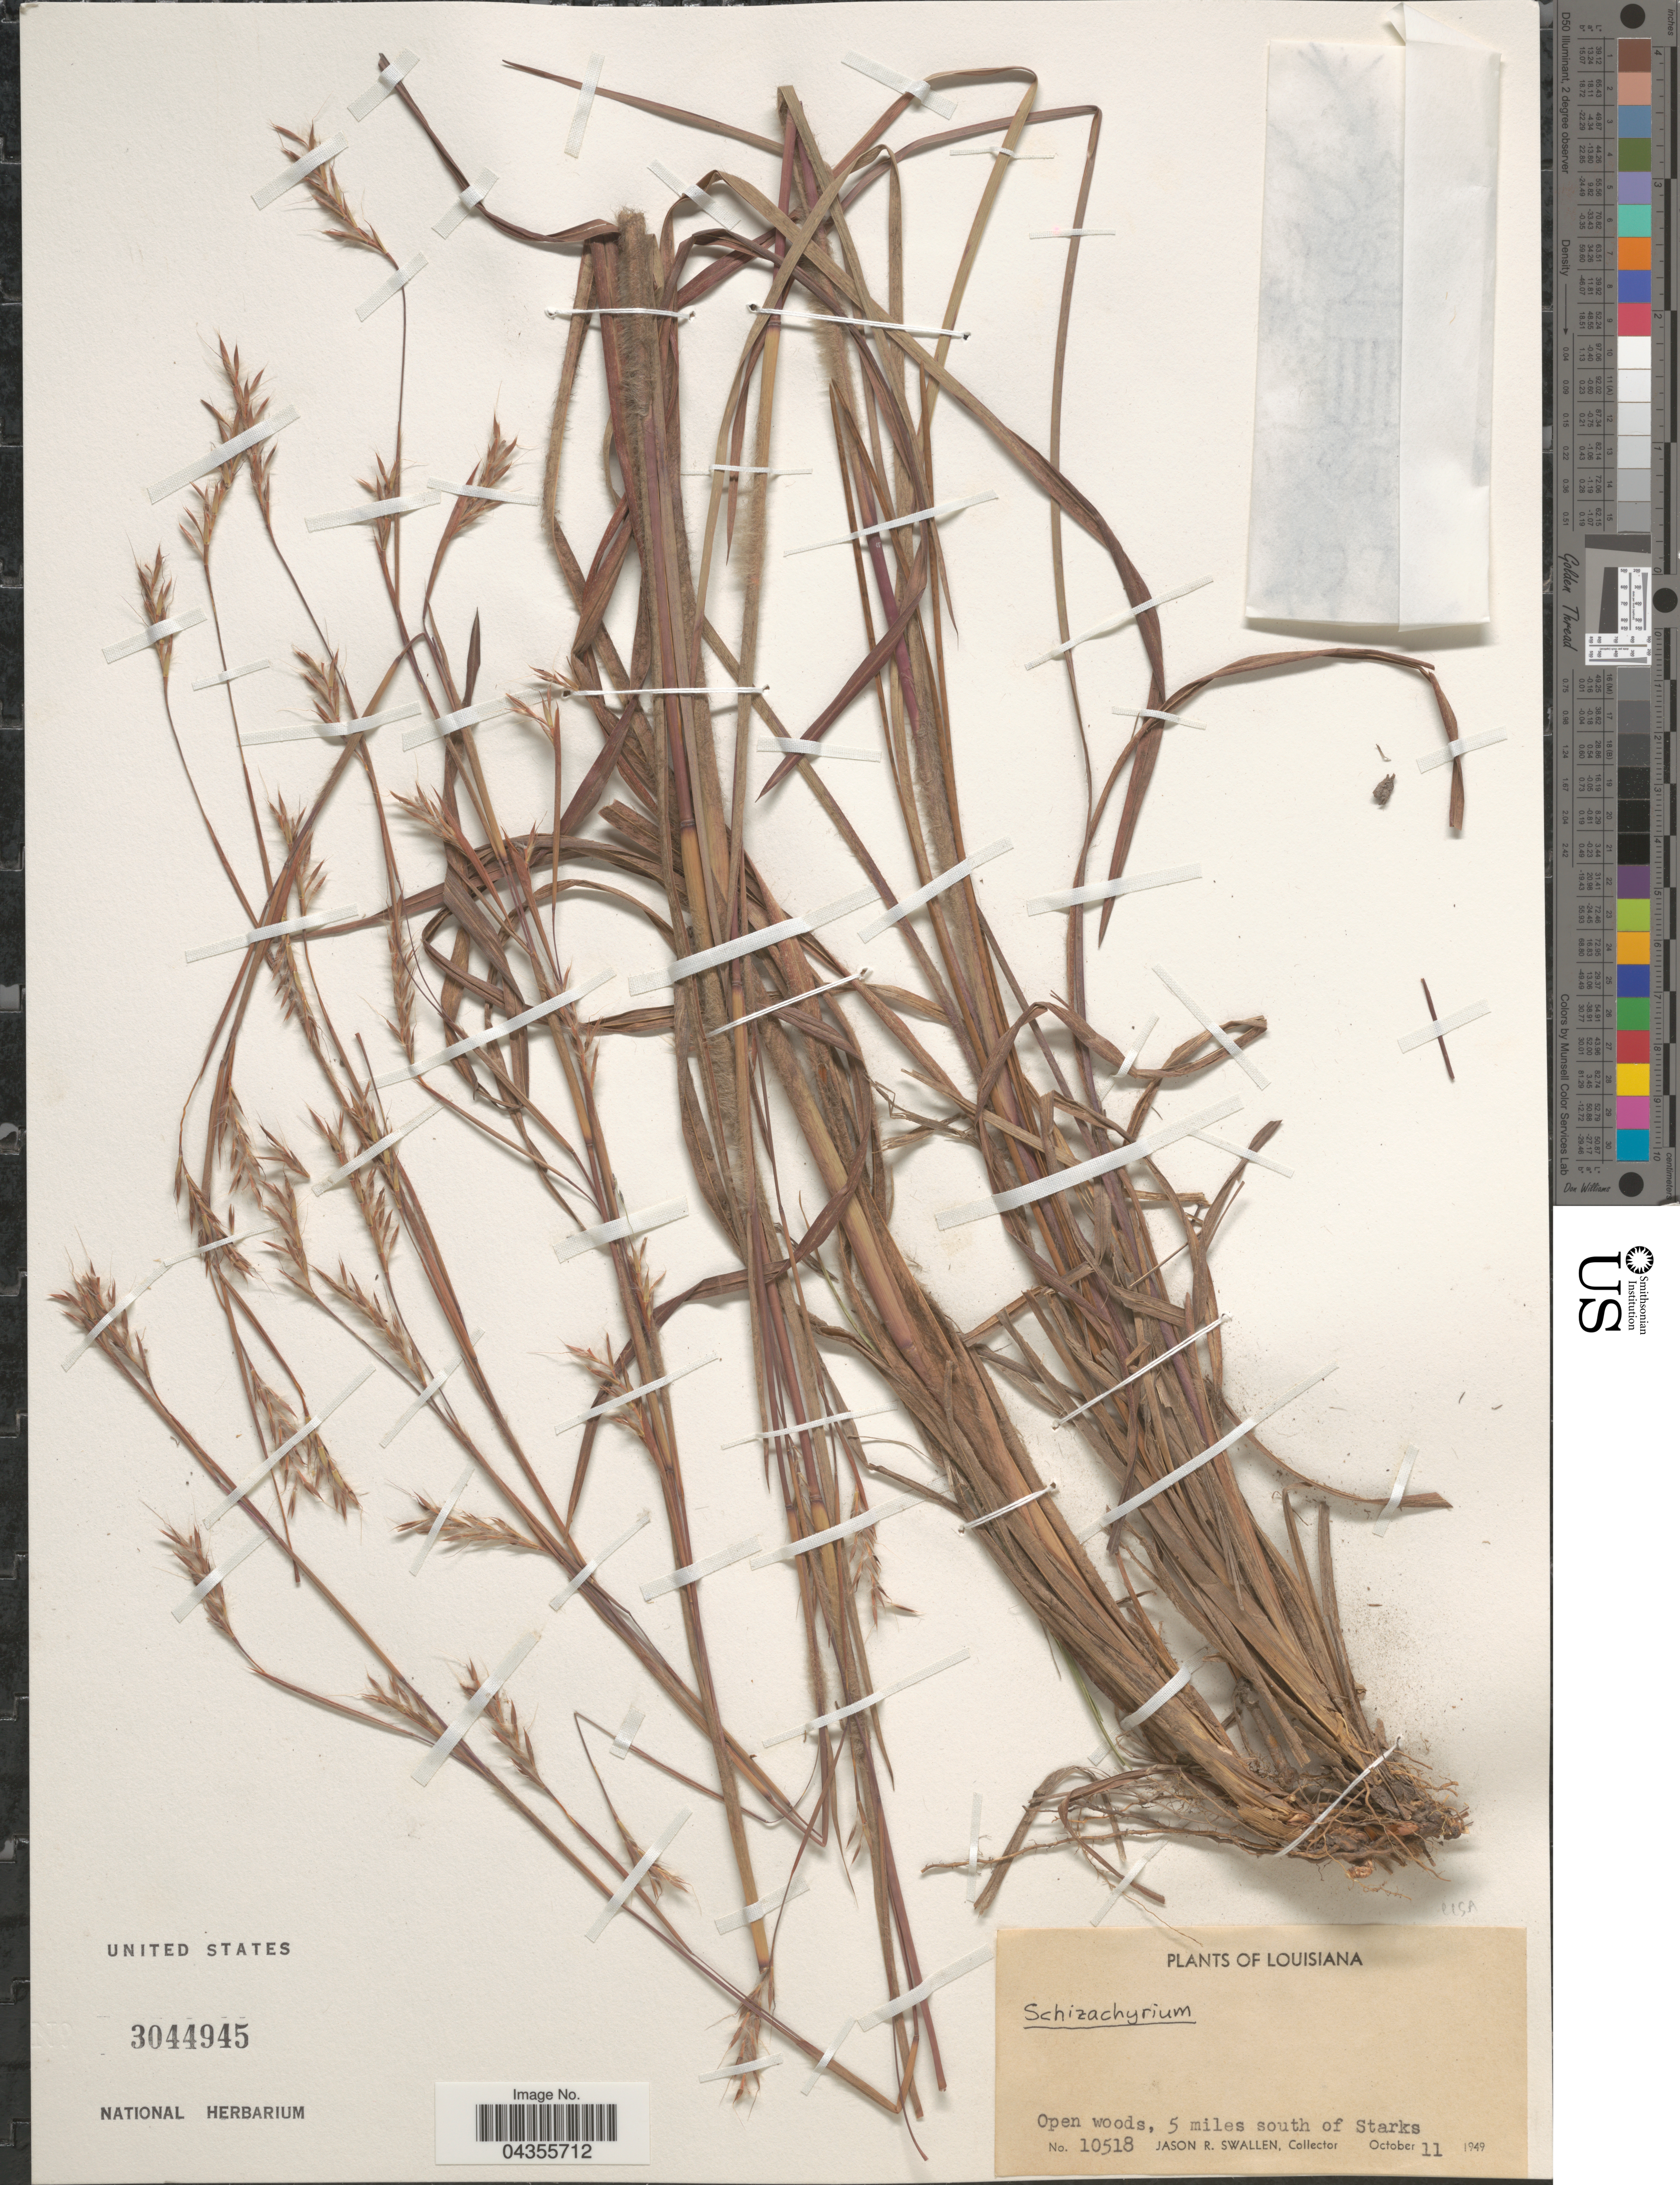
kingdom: Plantae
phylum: Tracheophyta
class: Liliopsida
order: Poales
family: Poaceae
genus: Schizachyrium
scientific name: Schizachyrium sp.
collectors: J. R. Swallen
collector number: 10518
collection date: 1949-10-11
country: United States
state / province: Louisiana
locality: Open woods, 5 miles south of Starks.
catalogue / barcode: US 3044945